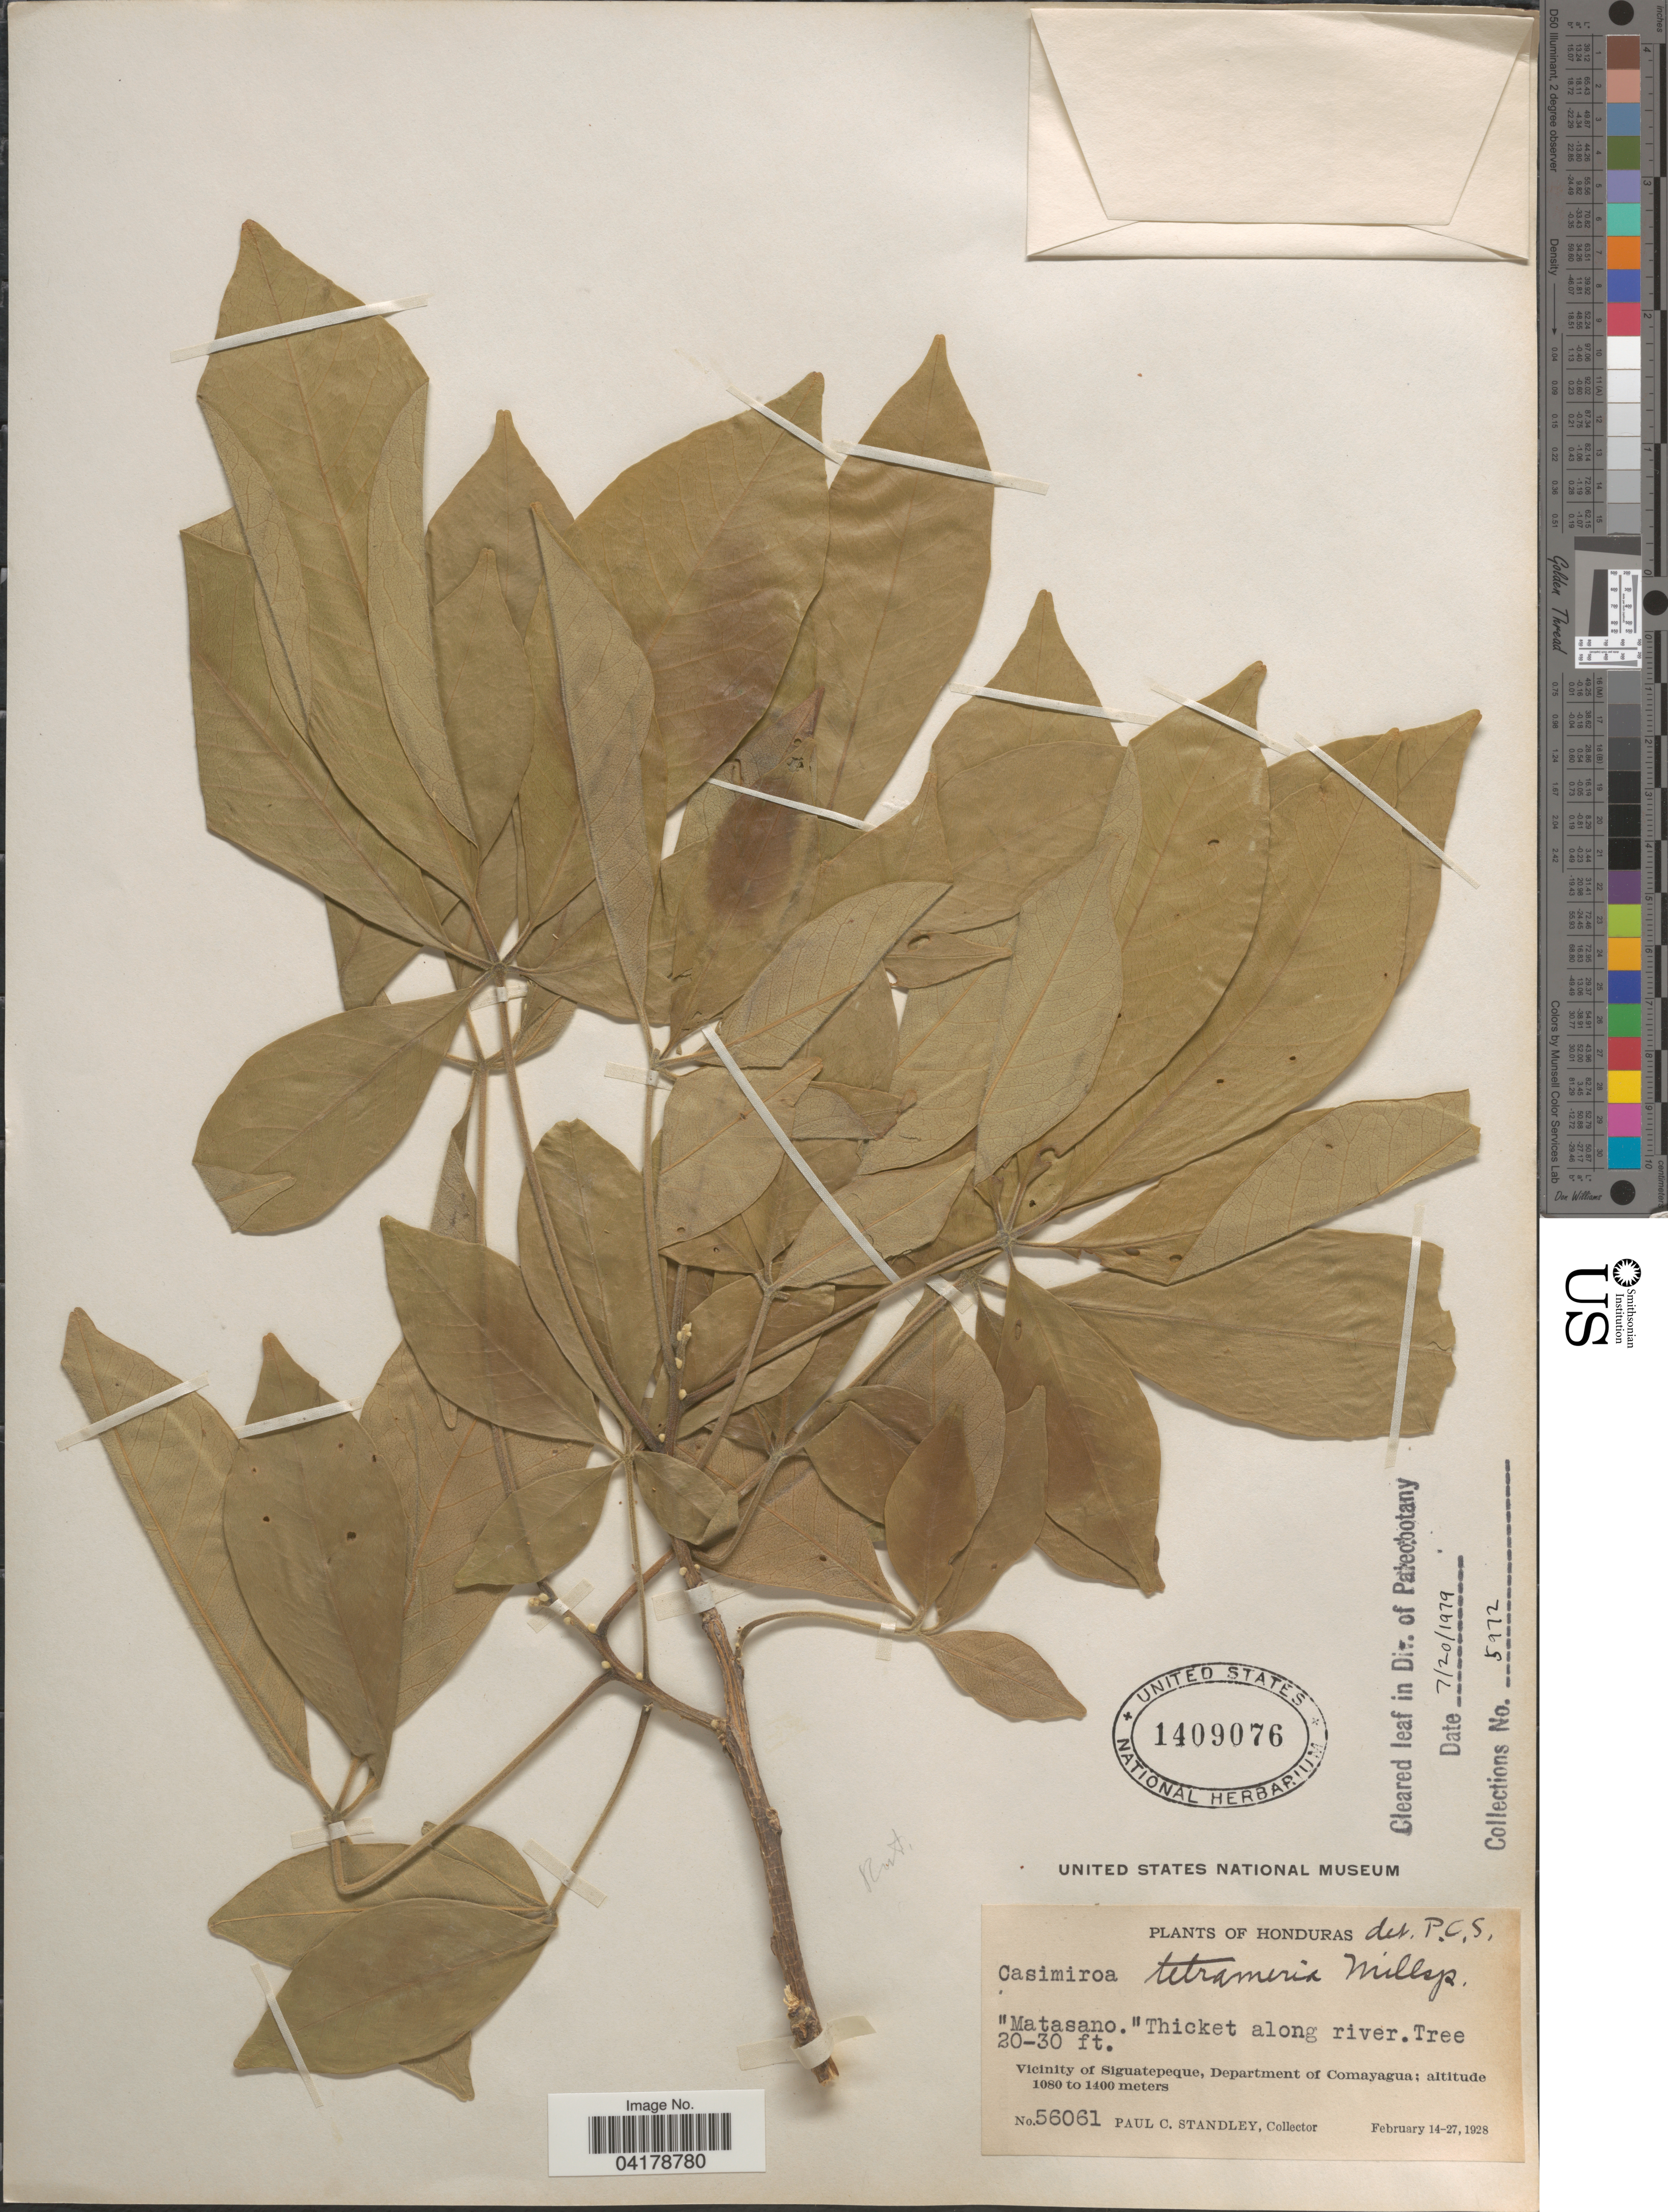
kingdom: Plantae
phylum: Tracheophyta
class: Magnoliopsida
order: Sapindales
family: Rutaceae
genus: Casimiroa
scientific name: Casimiroa tetrameria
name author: Millsp.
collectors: P. C. Standley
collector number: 56061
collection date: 1928-02-14/1928-02-27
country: Honduras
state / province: Comayagua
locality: Vicinity of Siguatepeque, Department of Comayagua.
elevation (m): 1080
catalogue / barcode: US 1409076